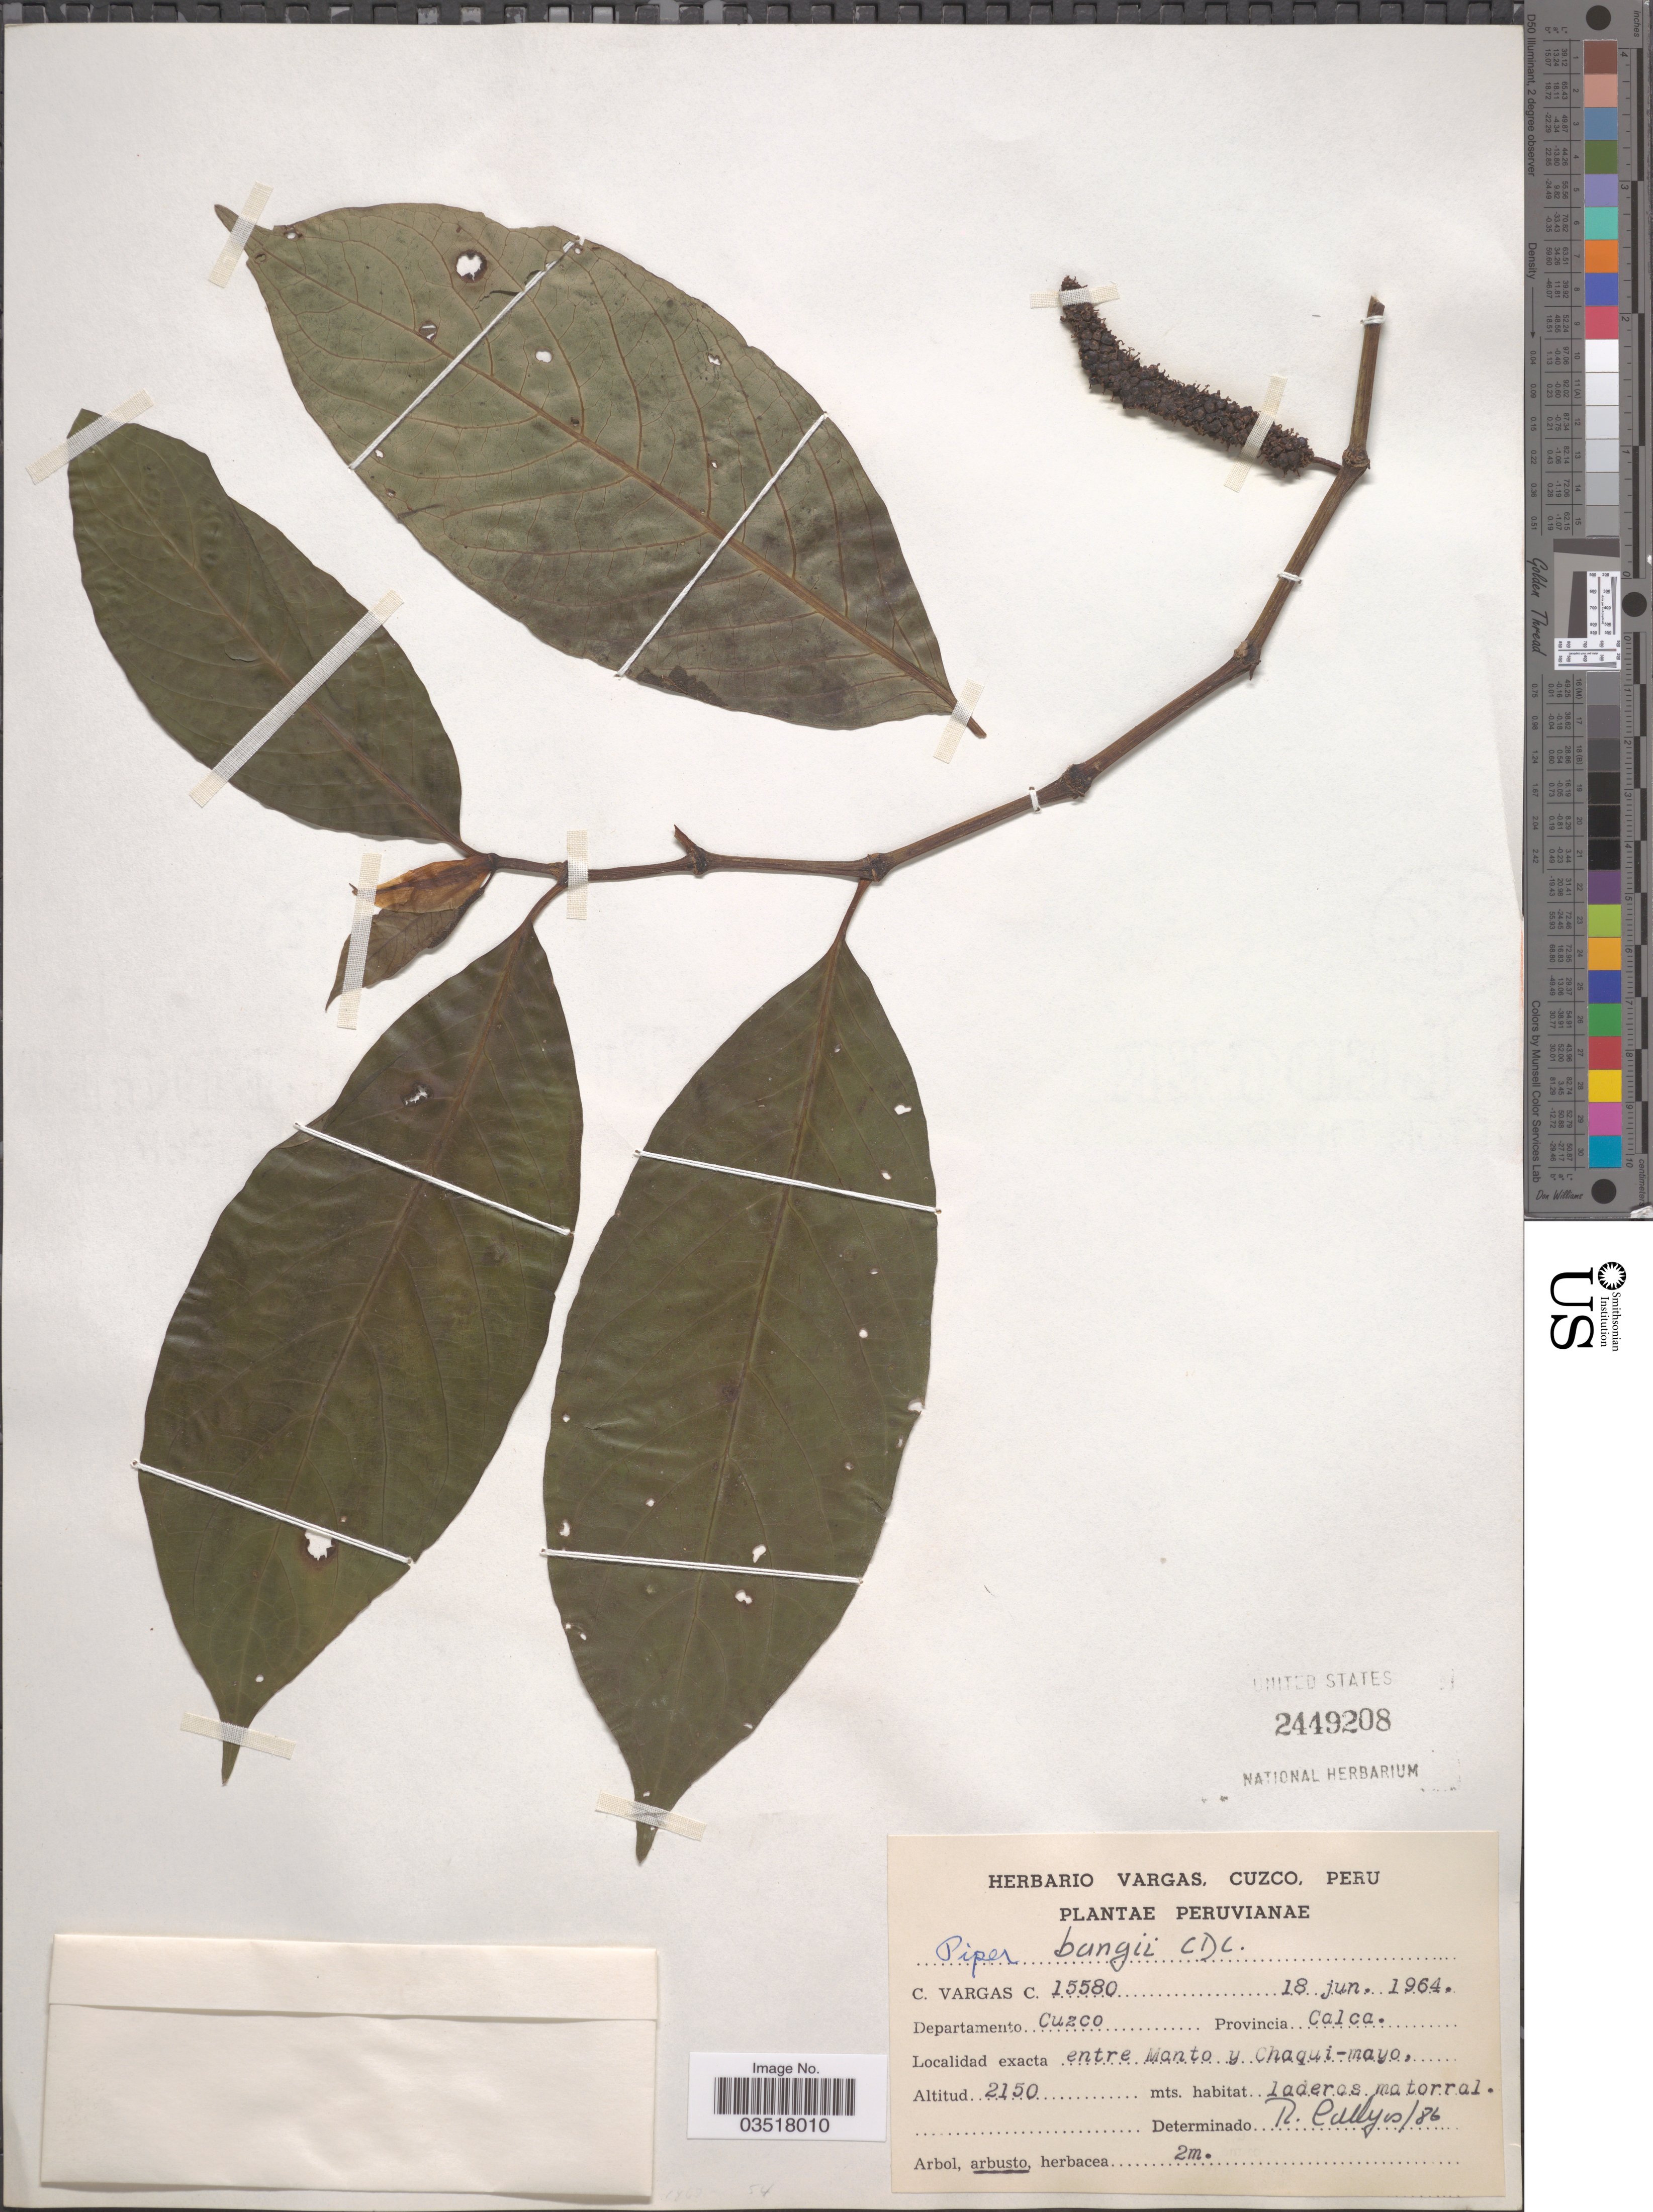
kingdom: Plantae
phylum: Tracheophyta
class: Magnoliopsida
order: Piperales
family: Piperaceae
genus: Piper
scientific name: Piper bangii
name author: C. DC.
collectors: C. Vargas Calderón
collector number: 15580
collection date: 1964-06-18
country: Peru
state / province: Cusco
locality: Departamento Cuzco. Provincia Calca. Entre Manto y Chaqui-mayo.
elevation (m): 2150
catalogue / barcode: US 2449208